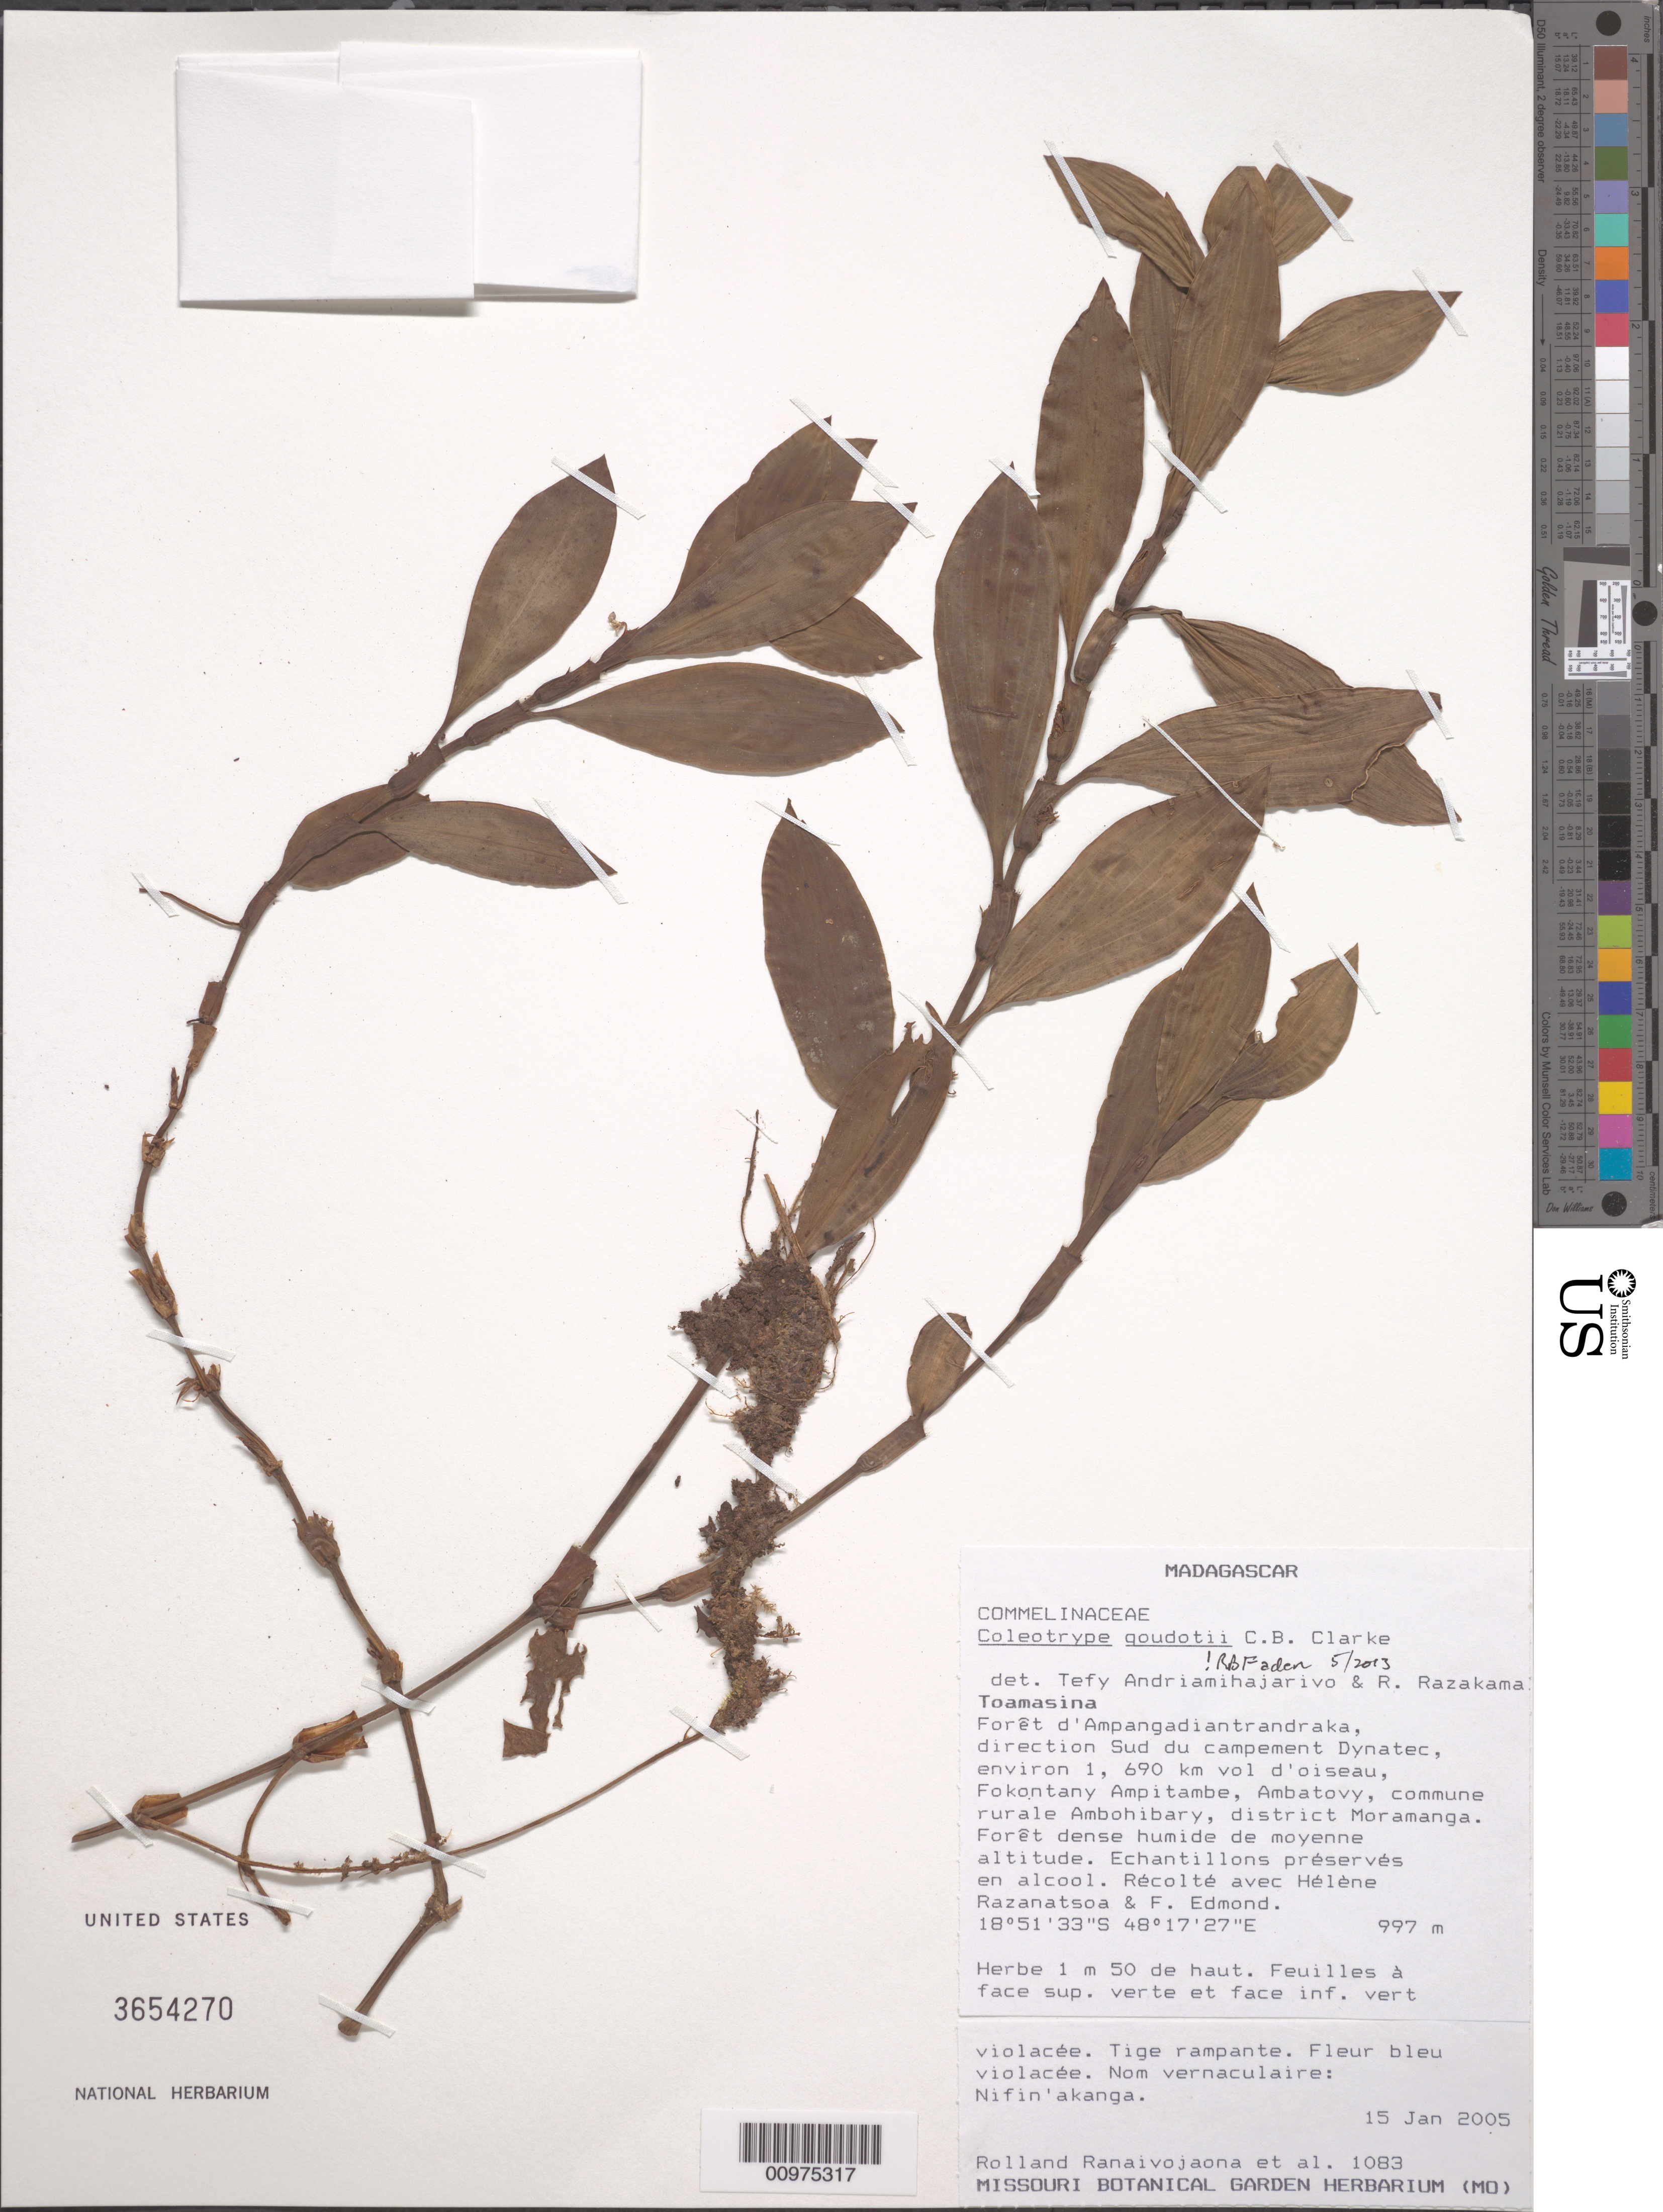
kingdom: Plantae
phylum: Tracheophyta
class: Liliopsida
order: Commelinales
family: Commelinaceae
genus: Coleotrype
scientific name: Coleotrype goudotii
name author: C.B. Clarke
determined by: Faden, Robert B., (US), Smithsonian Institution - National Museum of Natural History (UNITED STATES)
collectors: R. Ranaivojaona, H. Razanatsoa & F. Edmond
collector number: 1083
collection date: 2005-01-15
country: Madagascar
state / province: Alaotra Mangoro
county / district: Moramanga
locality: Forêt d'Ampangadiantrandraka, direction Sud du campement Dynatec, environ 1, 690 km vol d'oiseau, Fokontany Ampitambe, Ambatovy, commune ruale Ambohibary, district Moramanga.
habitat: Forêt dense humide de mayenne altitude. Echantillons préservés en alcool.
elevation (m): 997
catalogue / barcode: US 3654270